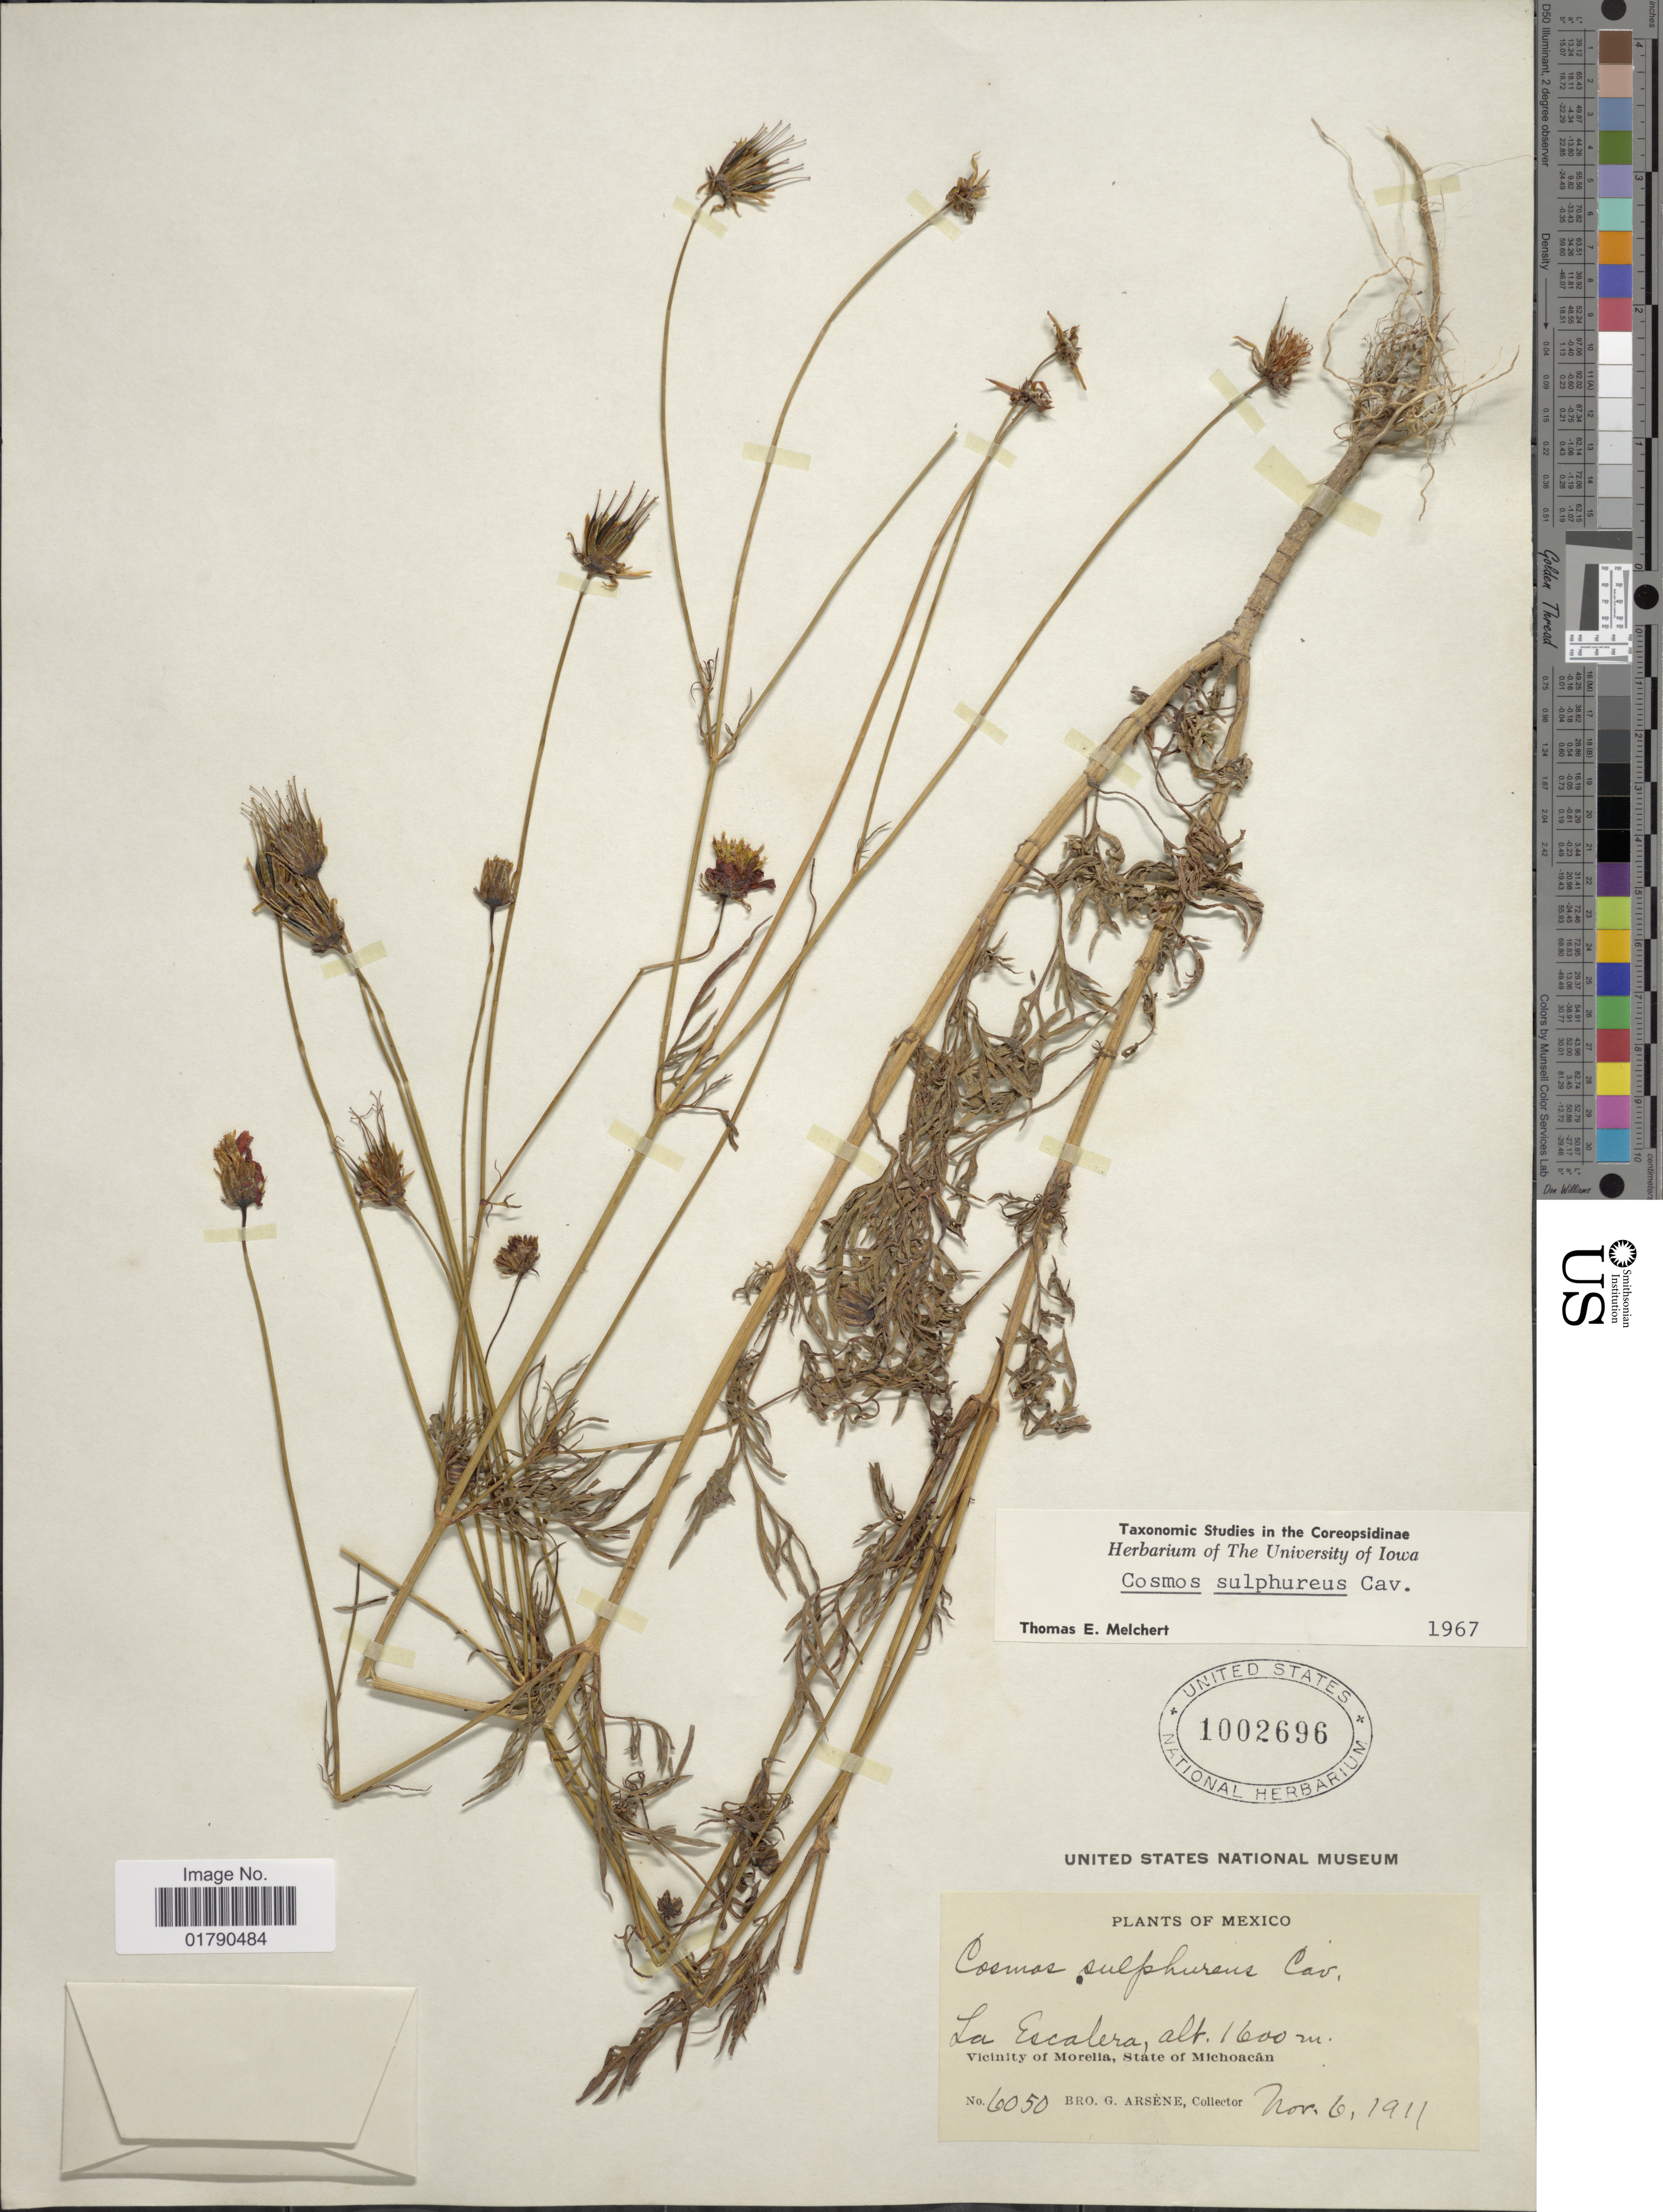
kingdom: Plantae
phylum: Tracheophyta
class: Magnoliopsida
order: Asterales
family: Asteraceae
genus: Cosmos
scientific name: Cosmos sulphureus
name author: Cav.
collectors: Bro. G. Arsène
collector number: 6050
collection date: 1911-11-06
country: Mexico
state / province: Michoacán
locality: La Escalera, Vicinity of Morelia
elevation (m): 1600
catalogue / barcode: US 1002696